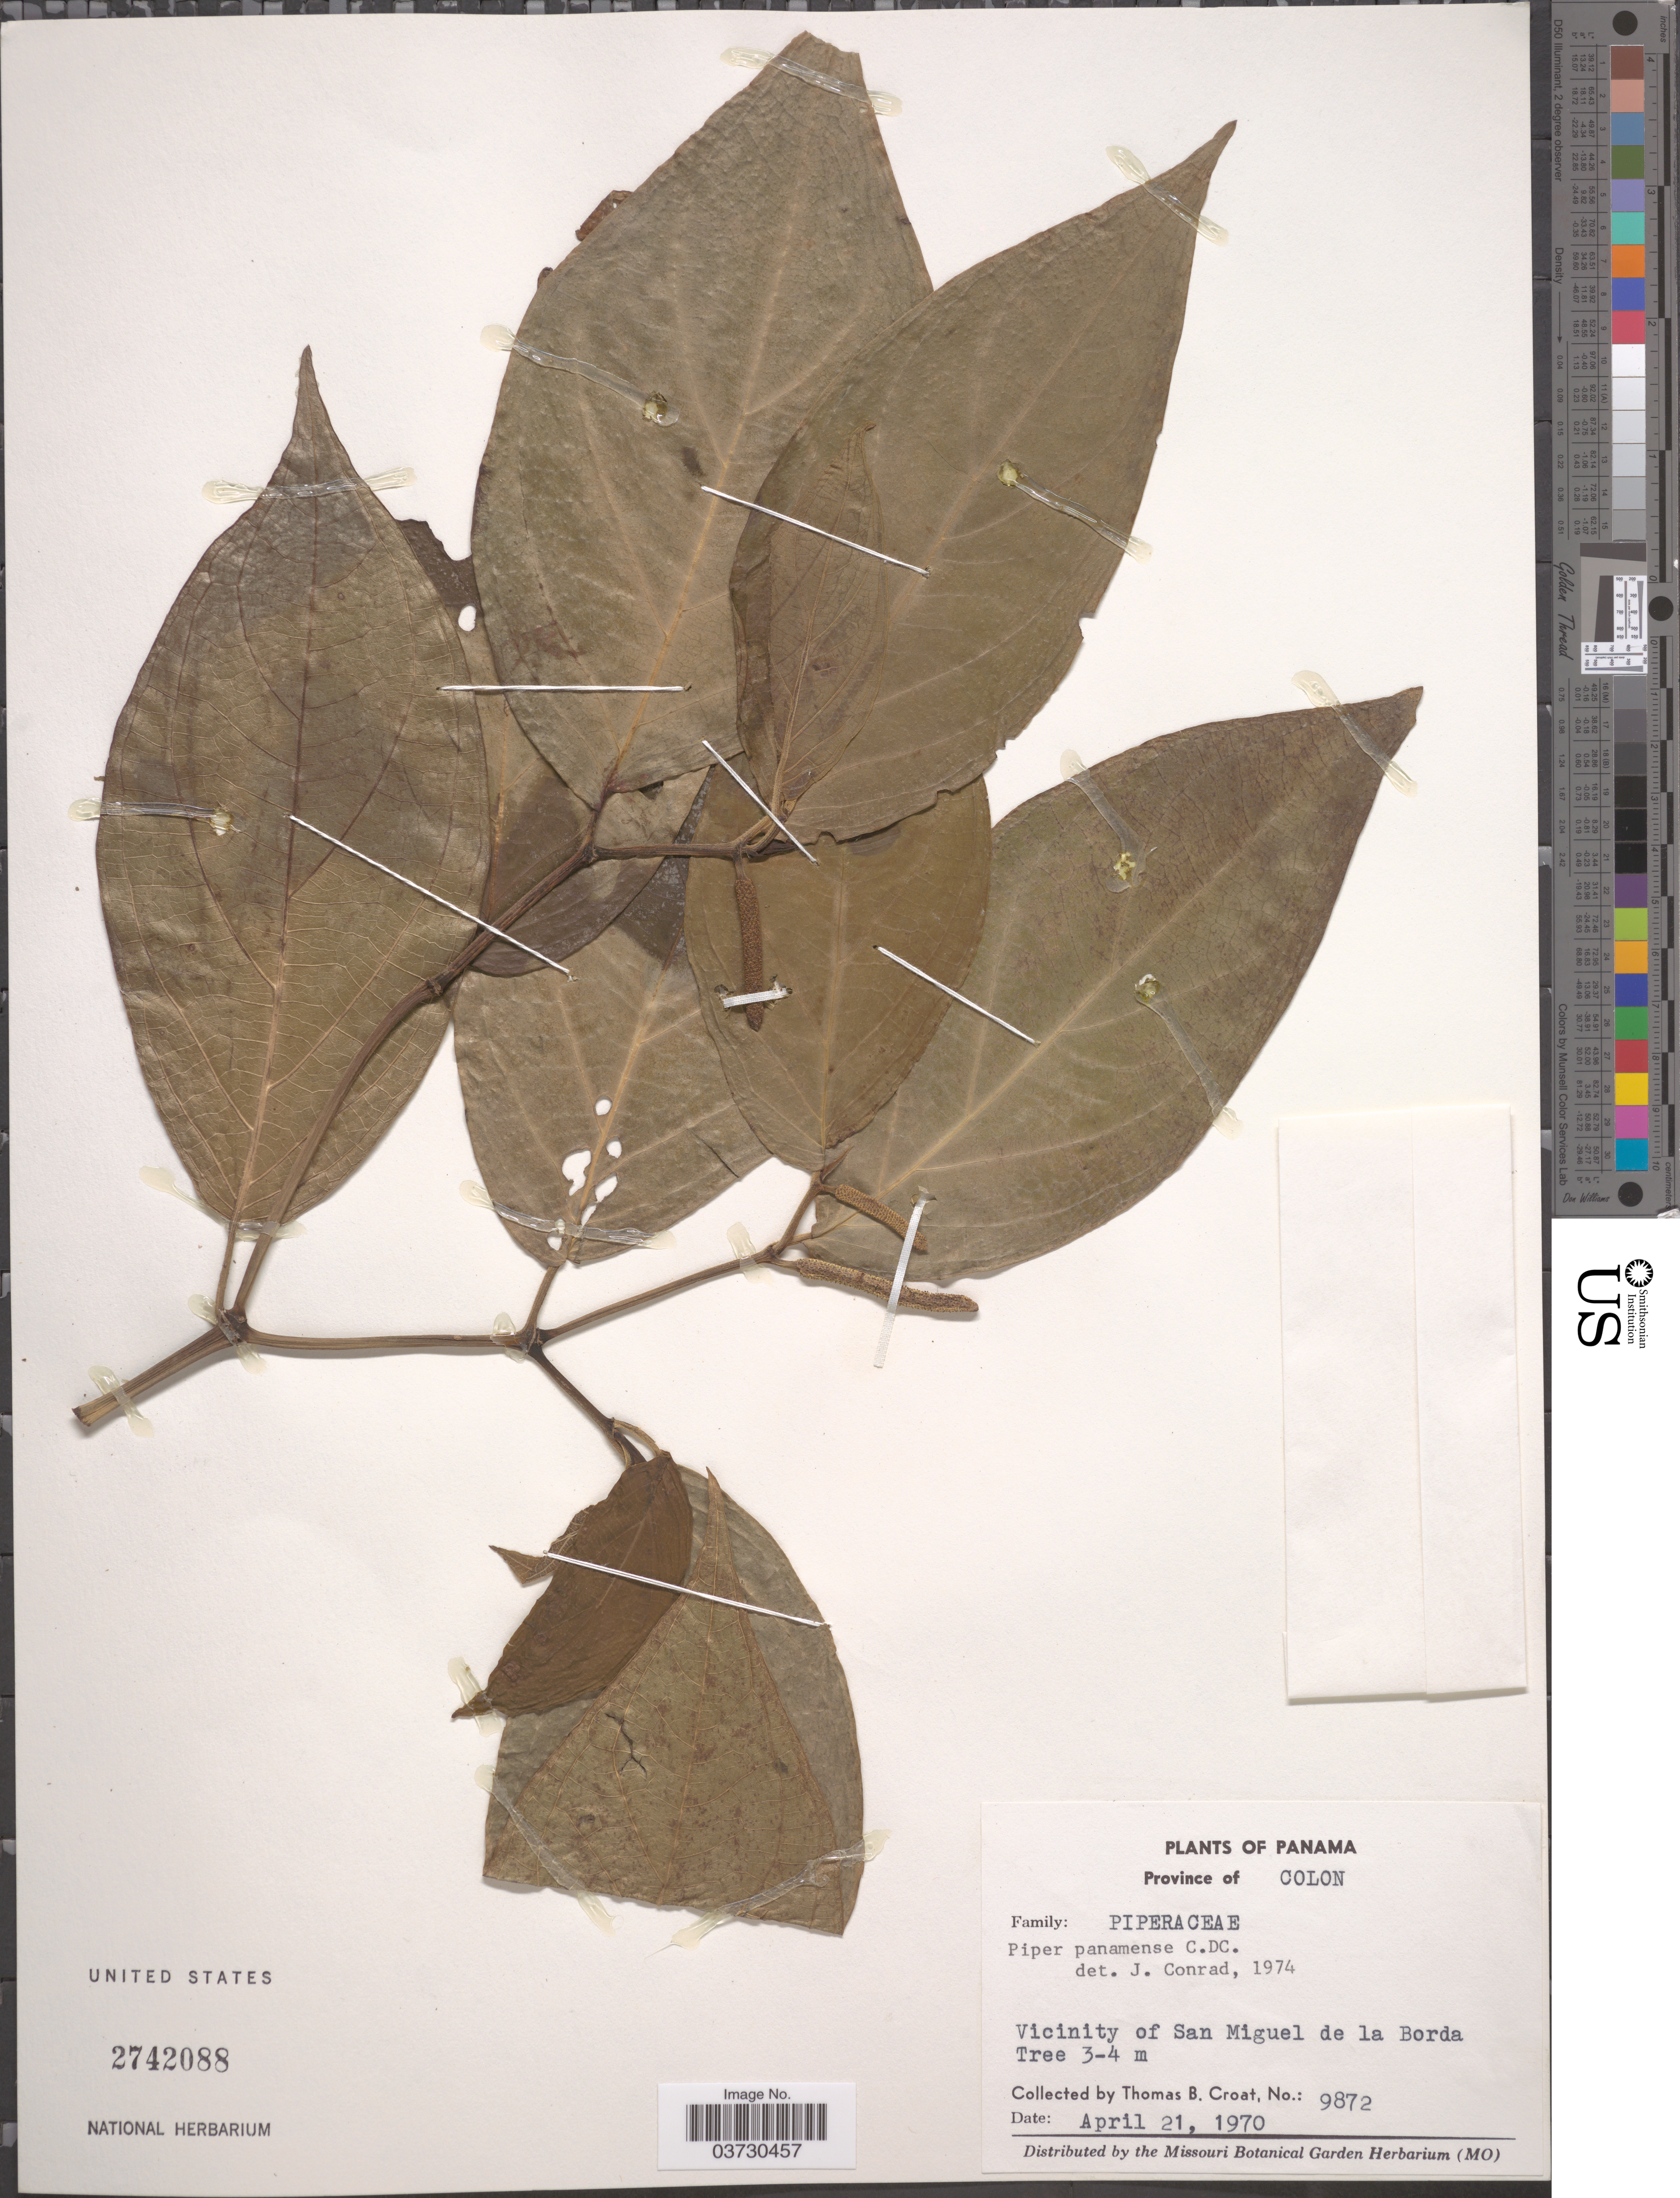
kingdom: Plantae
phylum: Tracheophyta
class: Magnoliopsida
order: Piperales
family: Piperaceae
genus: Piper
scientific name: Piper panamense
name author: C. DC.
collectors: T. B. Croat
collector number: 9872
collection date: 1970-04-21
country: Panama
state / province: Colón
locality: Vicinity of San Miguel de la Borda.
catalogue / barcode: US 2742088